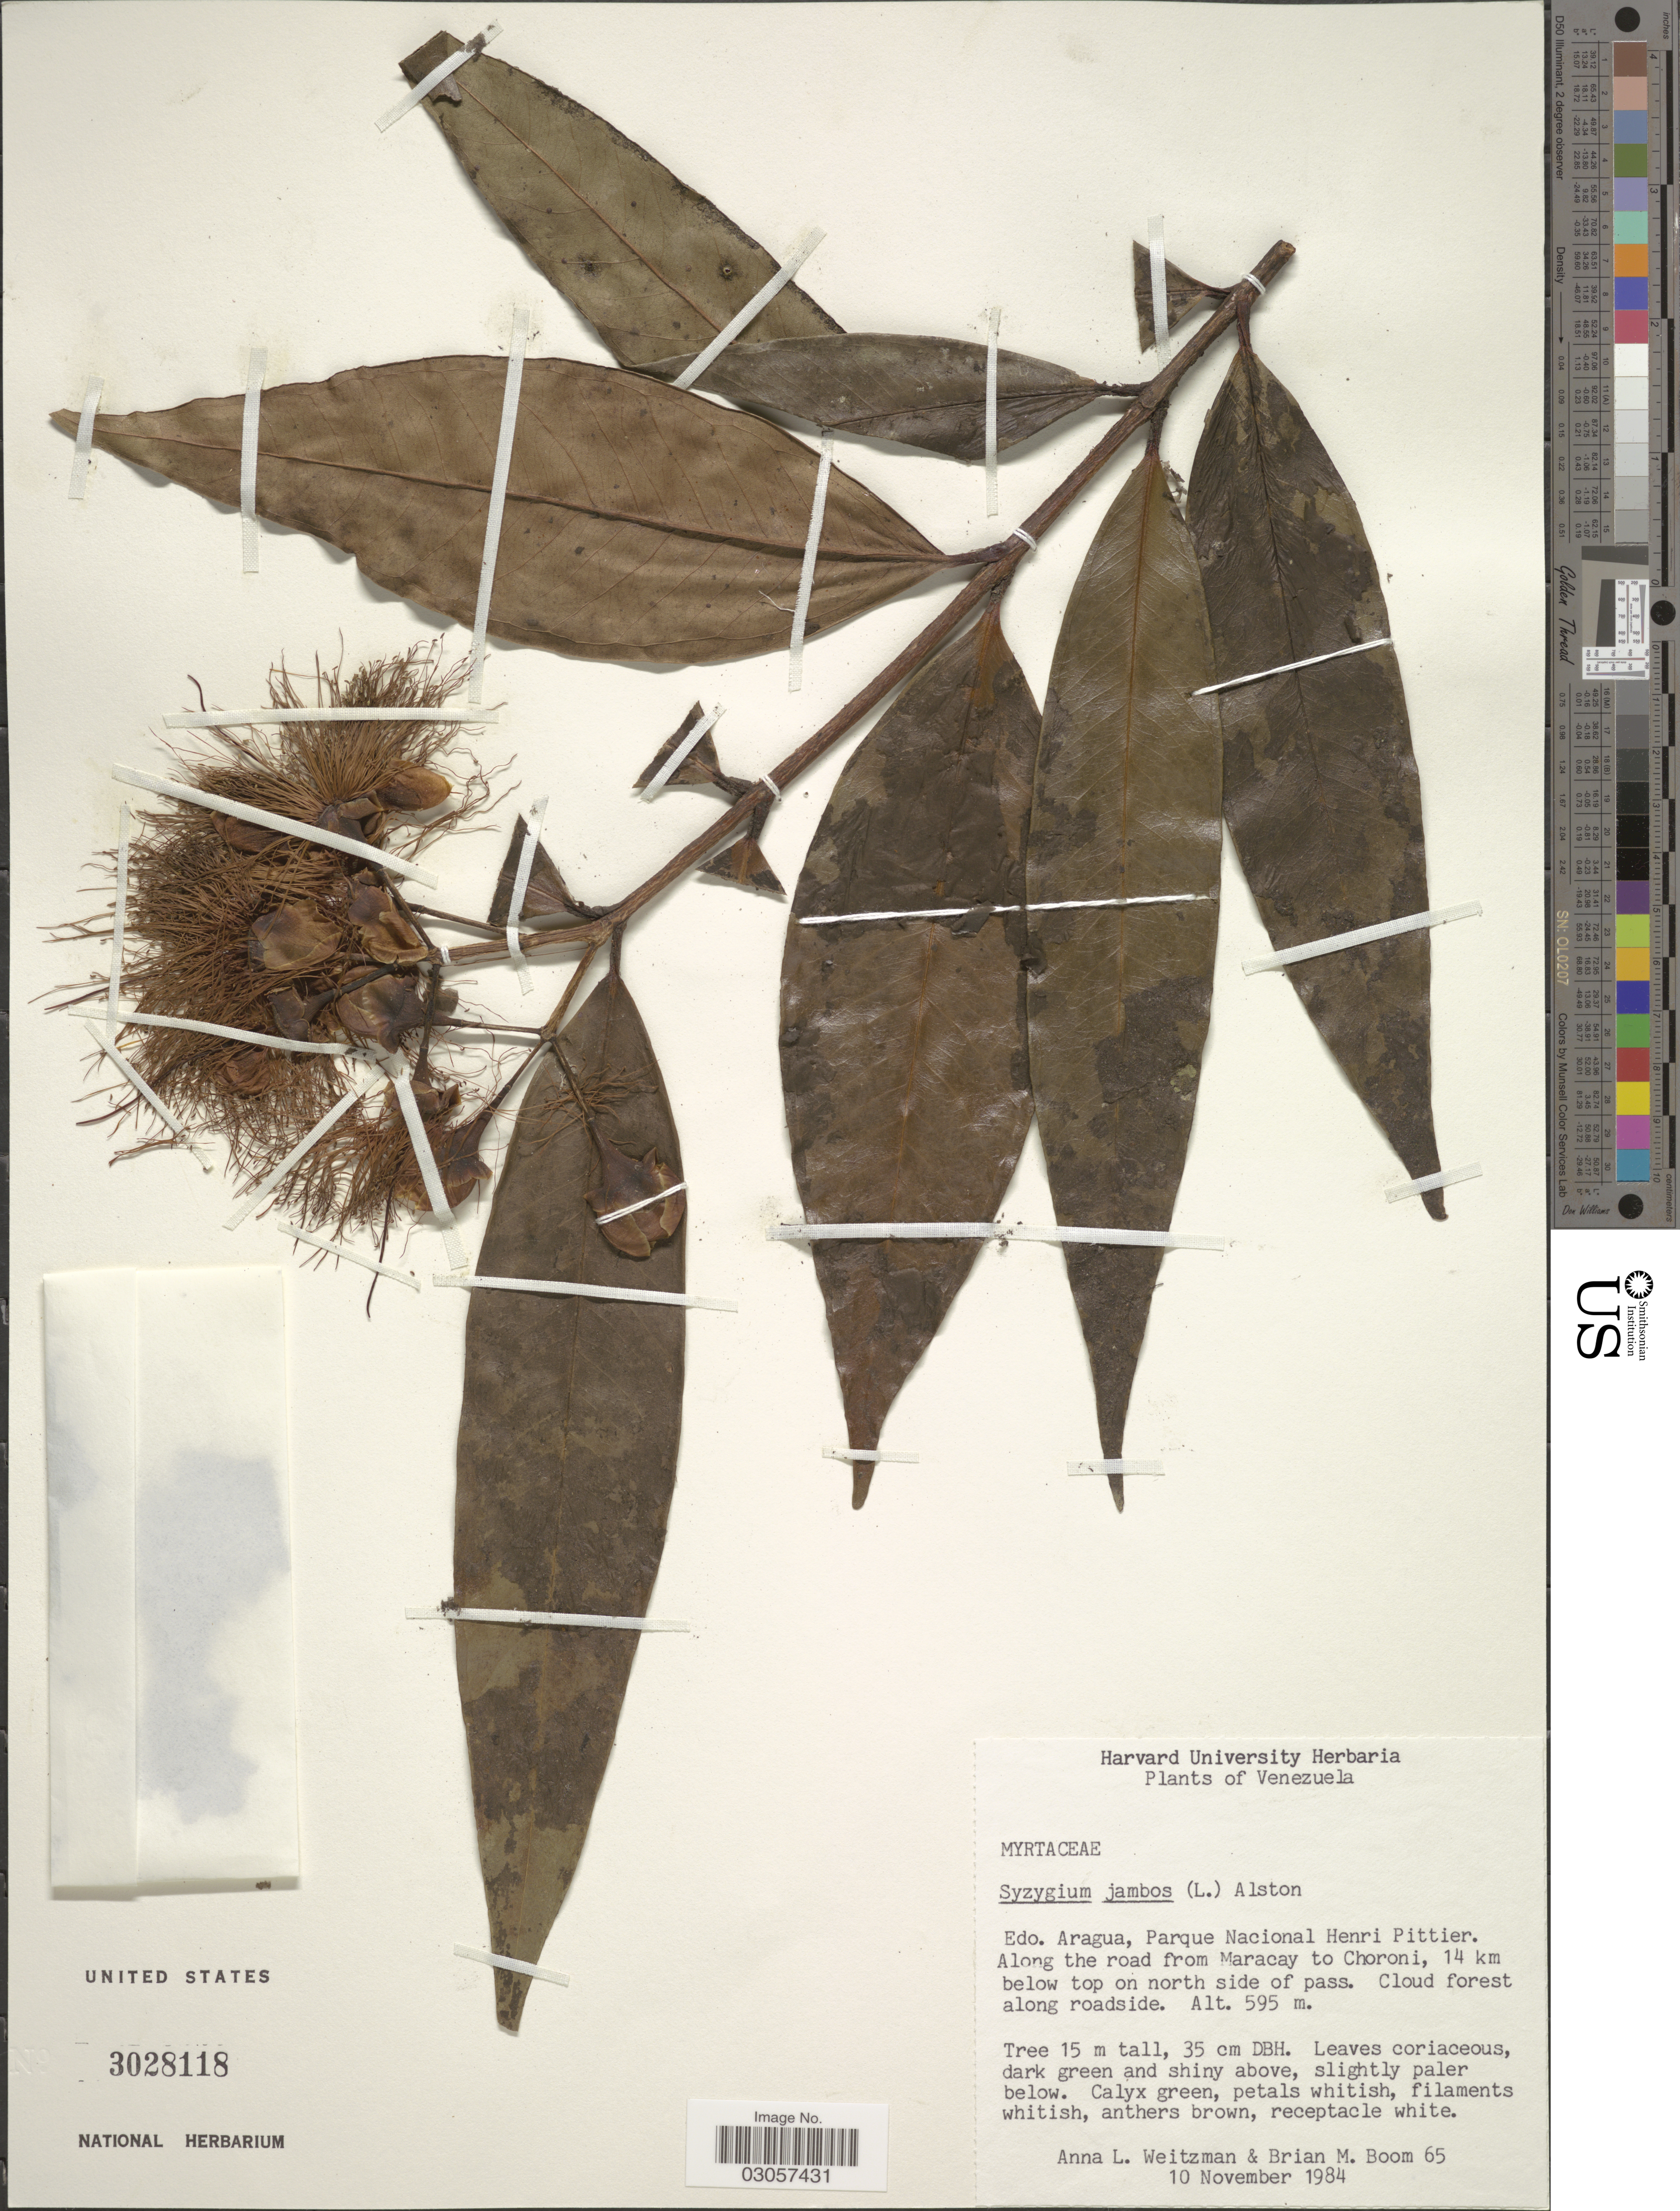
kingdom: Plantae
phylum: Tracheophyta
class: Magnoliopsida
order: Myrtales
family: Myrtaceae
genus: Syzygium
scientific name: Syzygium jambos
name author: (L.) Alston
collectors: A. L. Weitzman & B. M. Boom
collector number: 65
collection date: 1984-11-10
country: Venezuela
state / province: Aragua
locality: Edo. Aragua, Parque Nacional Henri Pittier, Along the road from Maracay to Choroni, 14 km below top on north side of pass, Cloud forest along roadside.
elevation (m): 595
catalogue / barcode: US 3028118